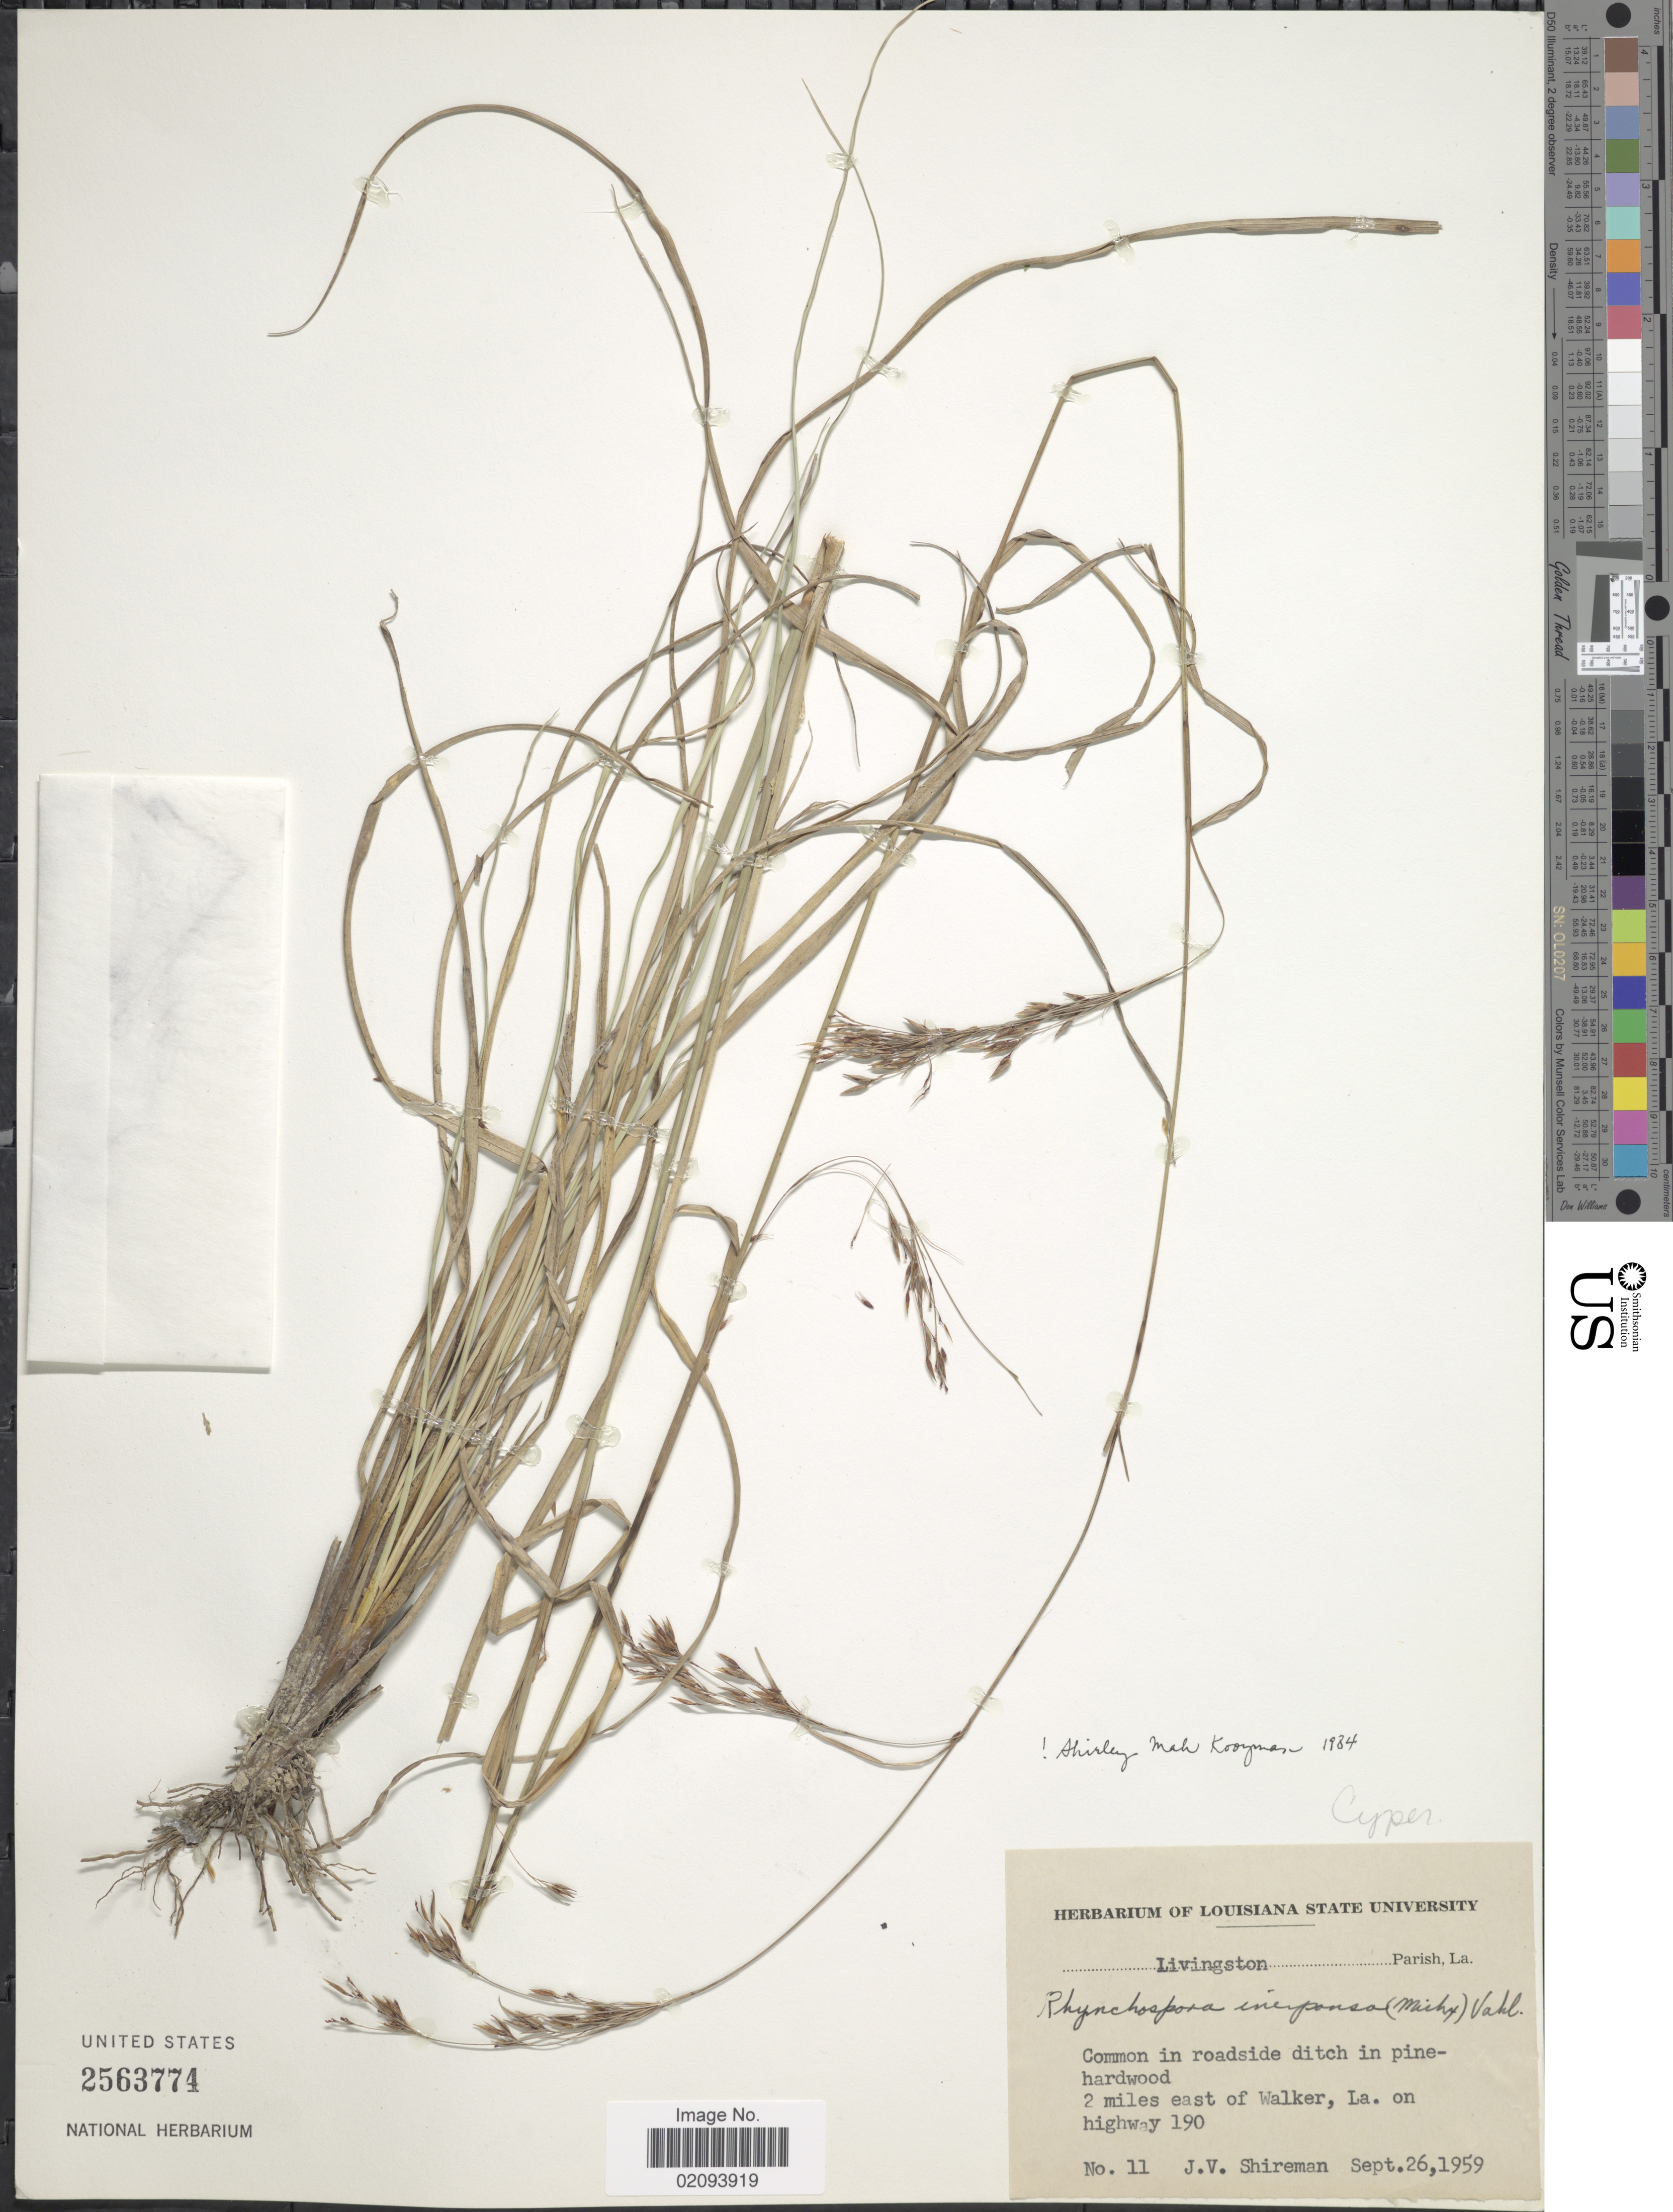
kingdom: Plantae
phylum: Tracheophyta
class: Liliopsida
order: Poales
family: Cyperaceae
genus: Rhynchospora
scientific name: Rhynchospora inexpansa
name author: (Michx.) Vahl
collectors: J. Shireman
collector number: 11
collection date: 1959-09-26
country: United States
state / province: Louisiana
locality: Livingston Parish. 2 miles east of Walker, La. on highway 190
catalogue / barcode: US 2563774